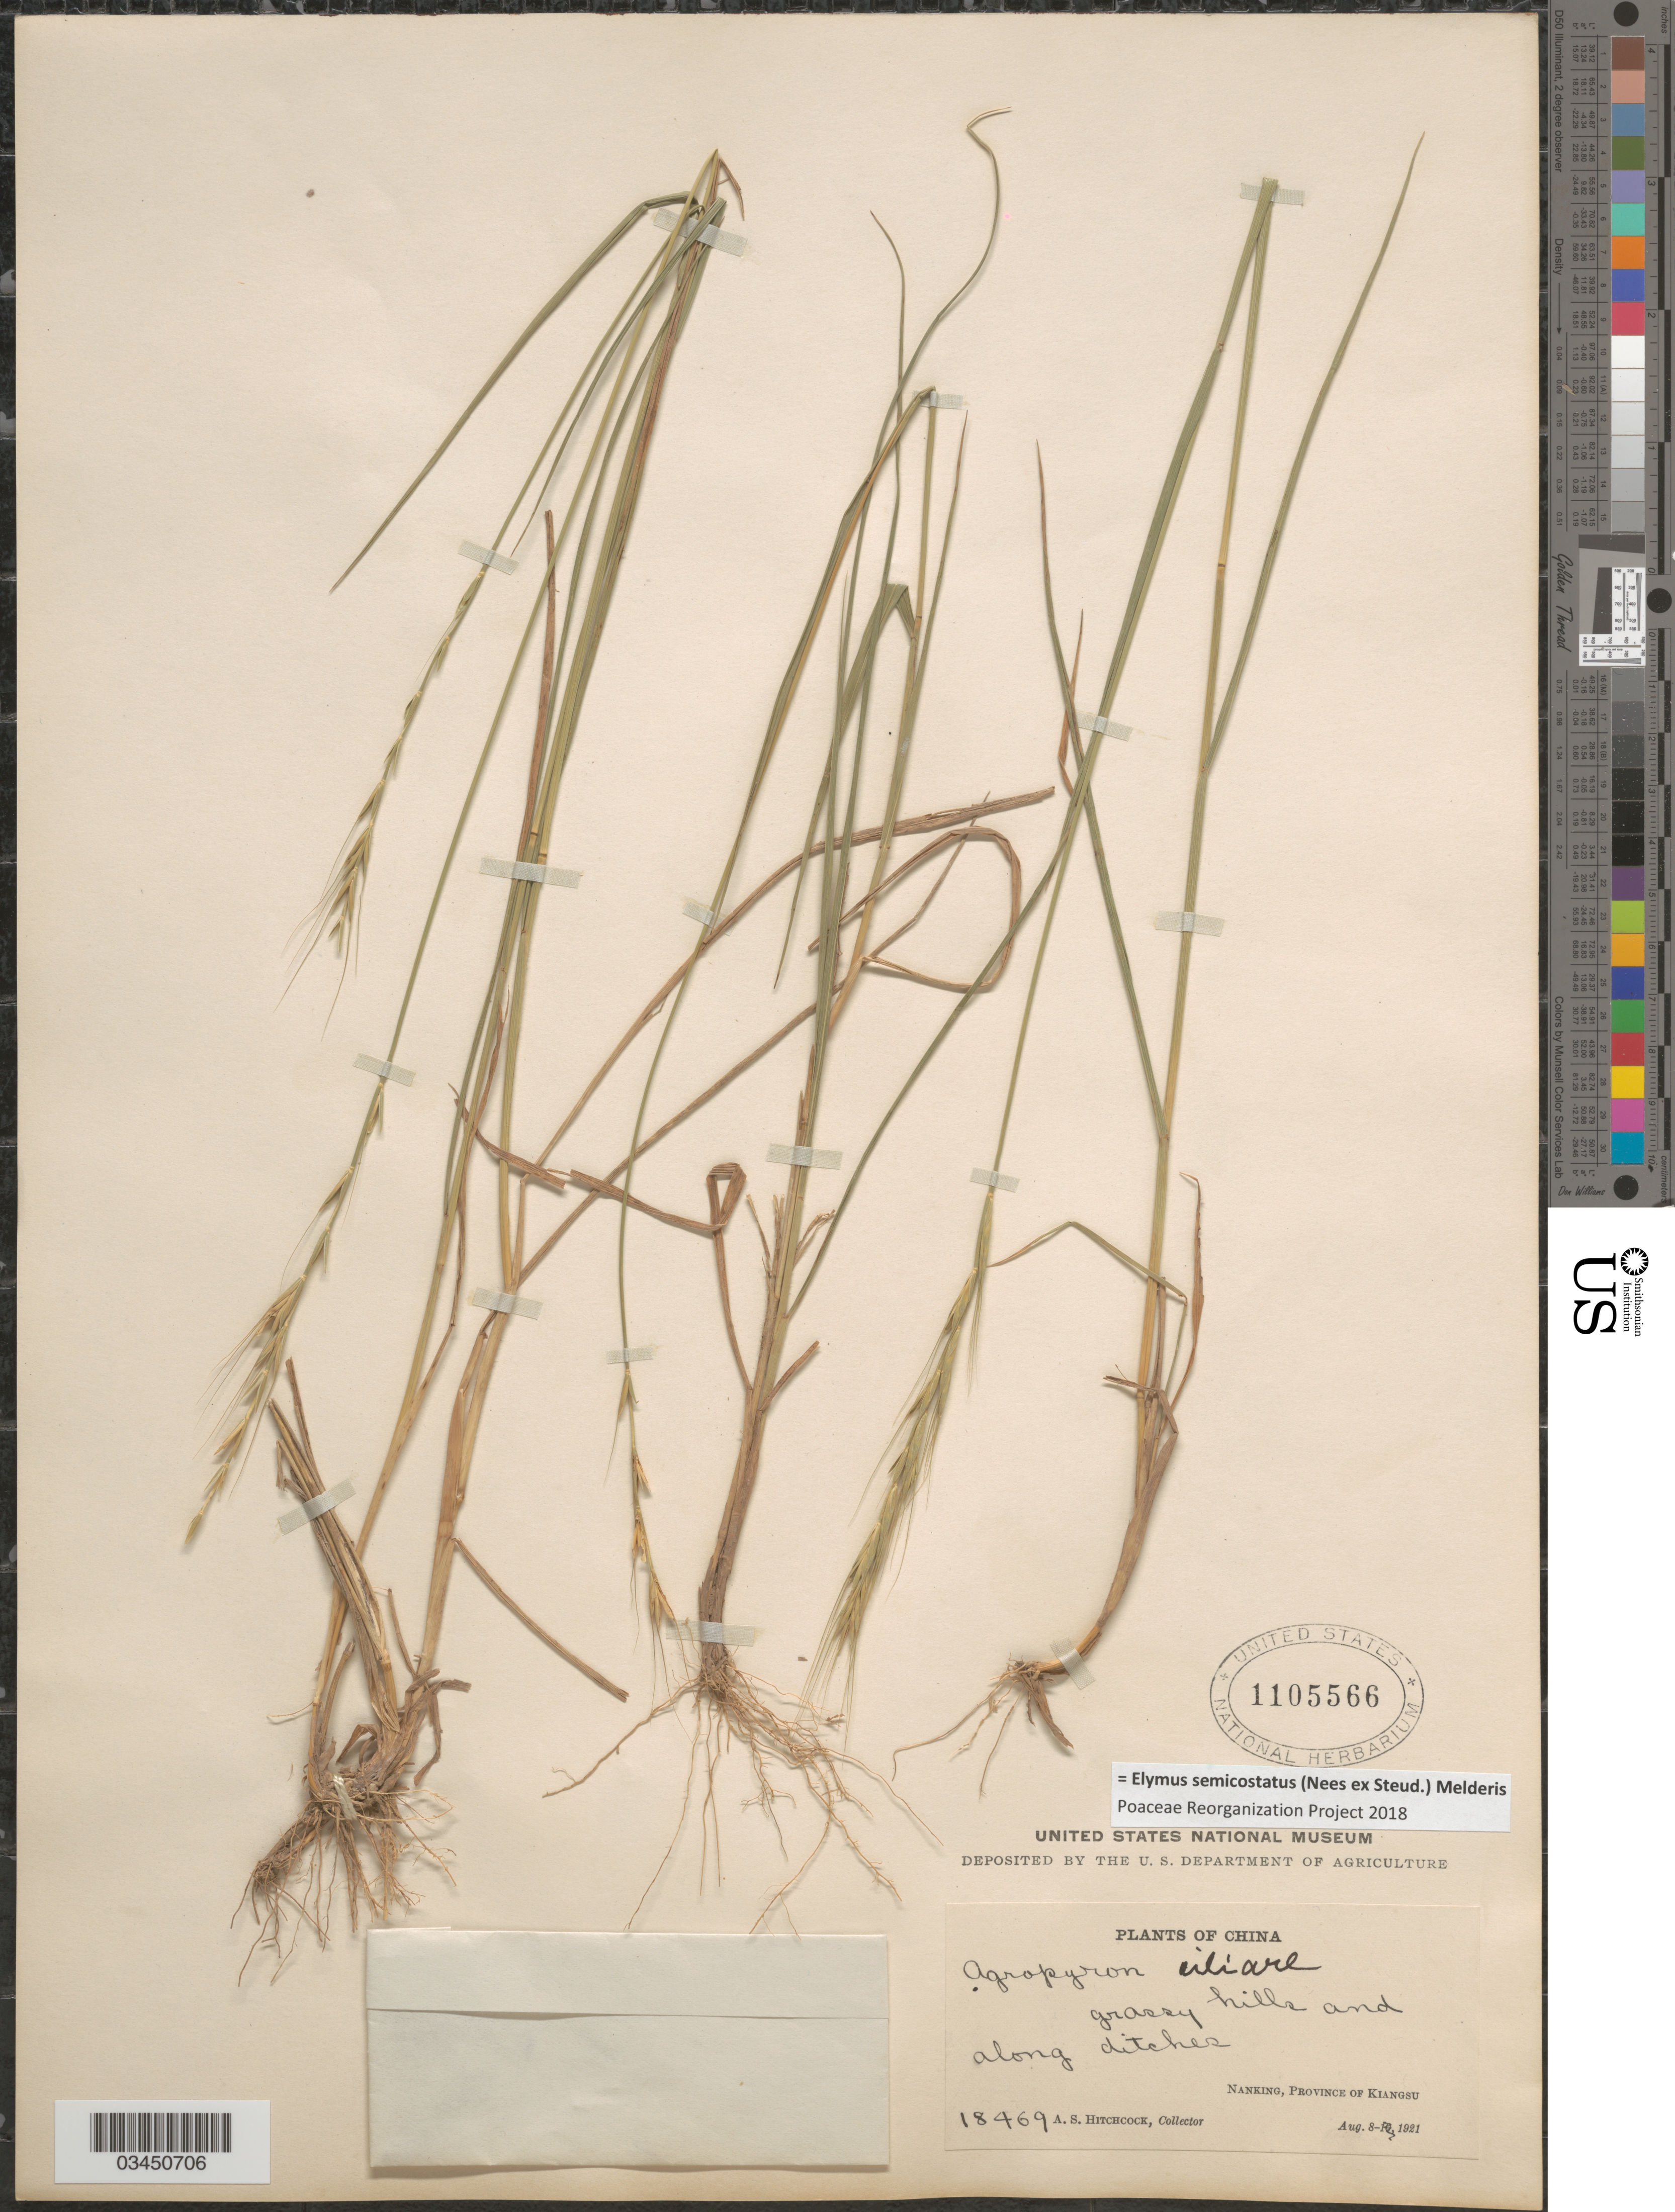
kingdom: Plantae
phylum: Tracheophyta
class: Liliopsida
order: Poales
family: Poaceae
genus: Elymus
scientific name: Elymus semicostatus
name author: (Nees ex Steud.) Melderis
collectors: A. S. Hitchcock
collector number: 18469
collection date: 1921-08-08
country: China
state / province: Jiangsu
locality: Grassy hills and along ditches. Nanking, Province of Kiangsu.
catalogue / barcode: US 1105566